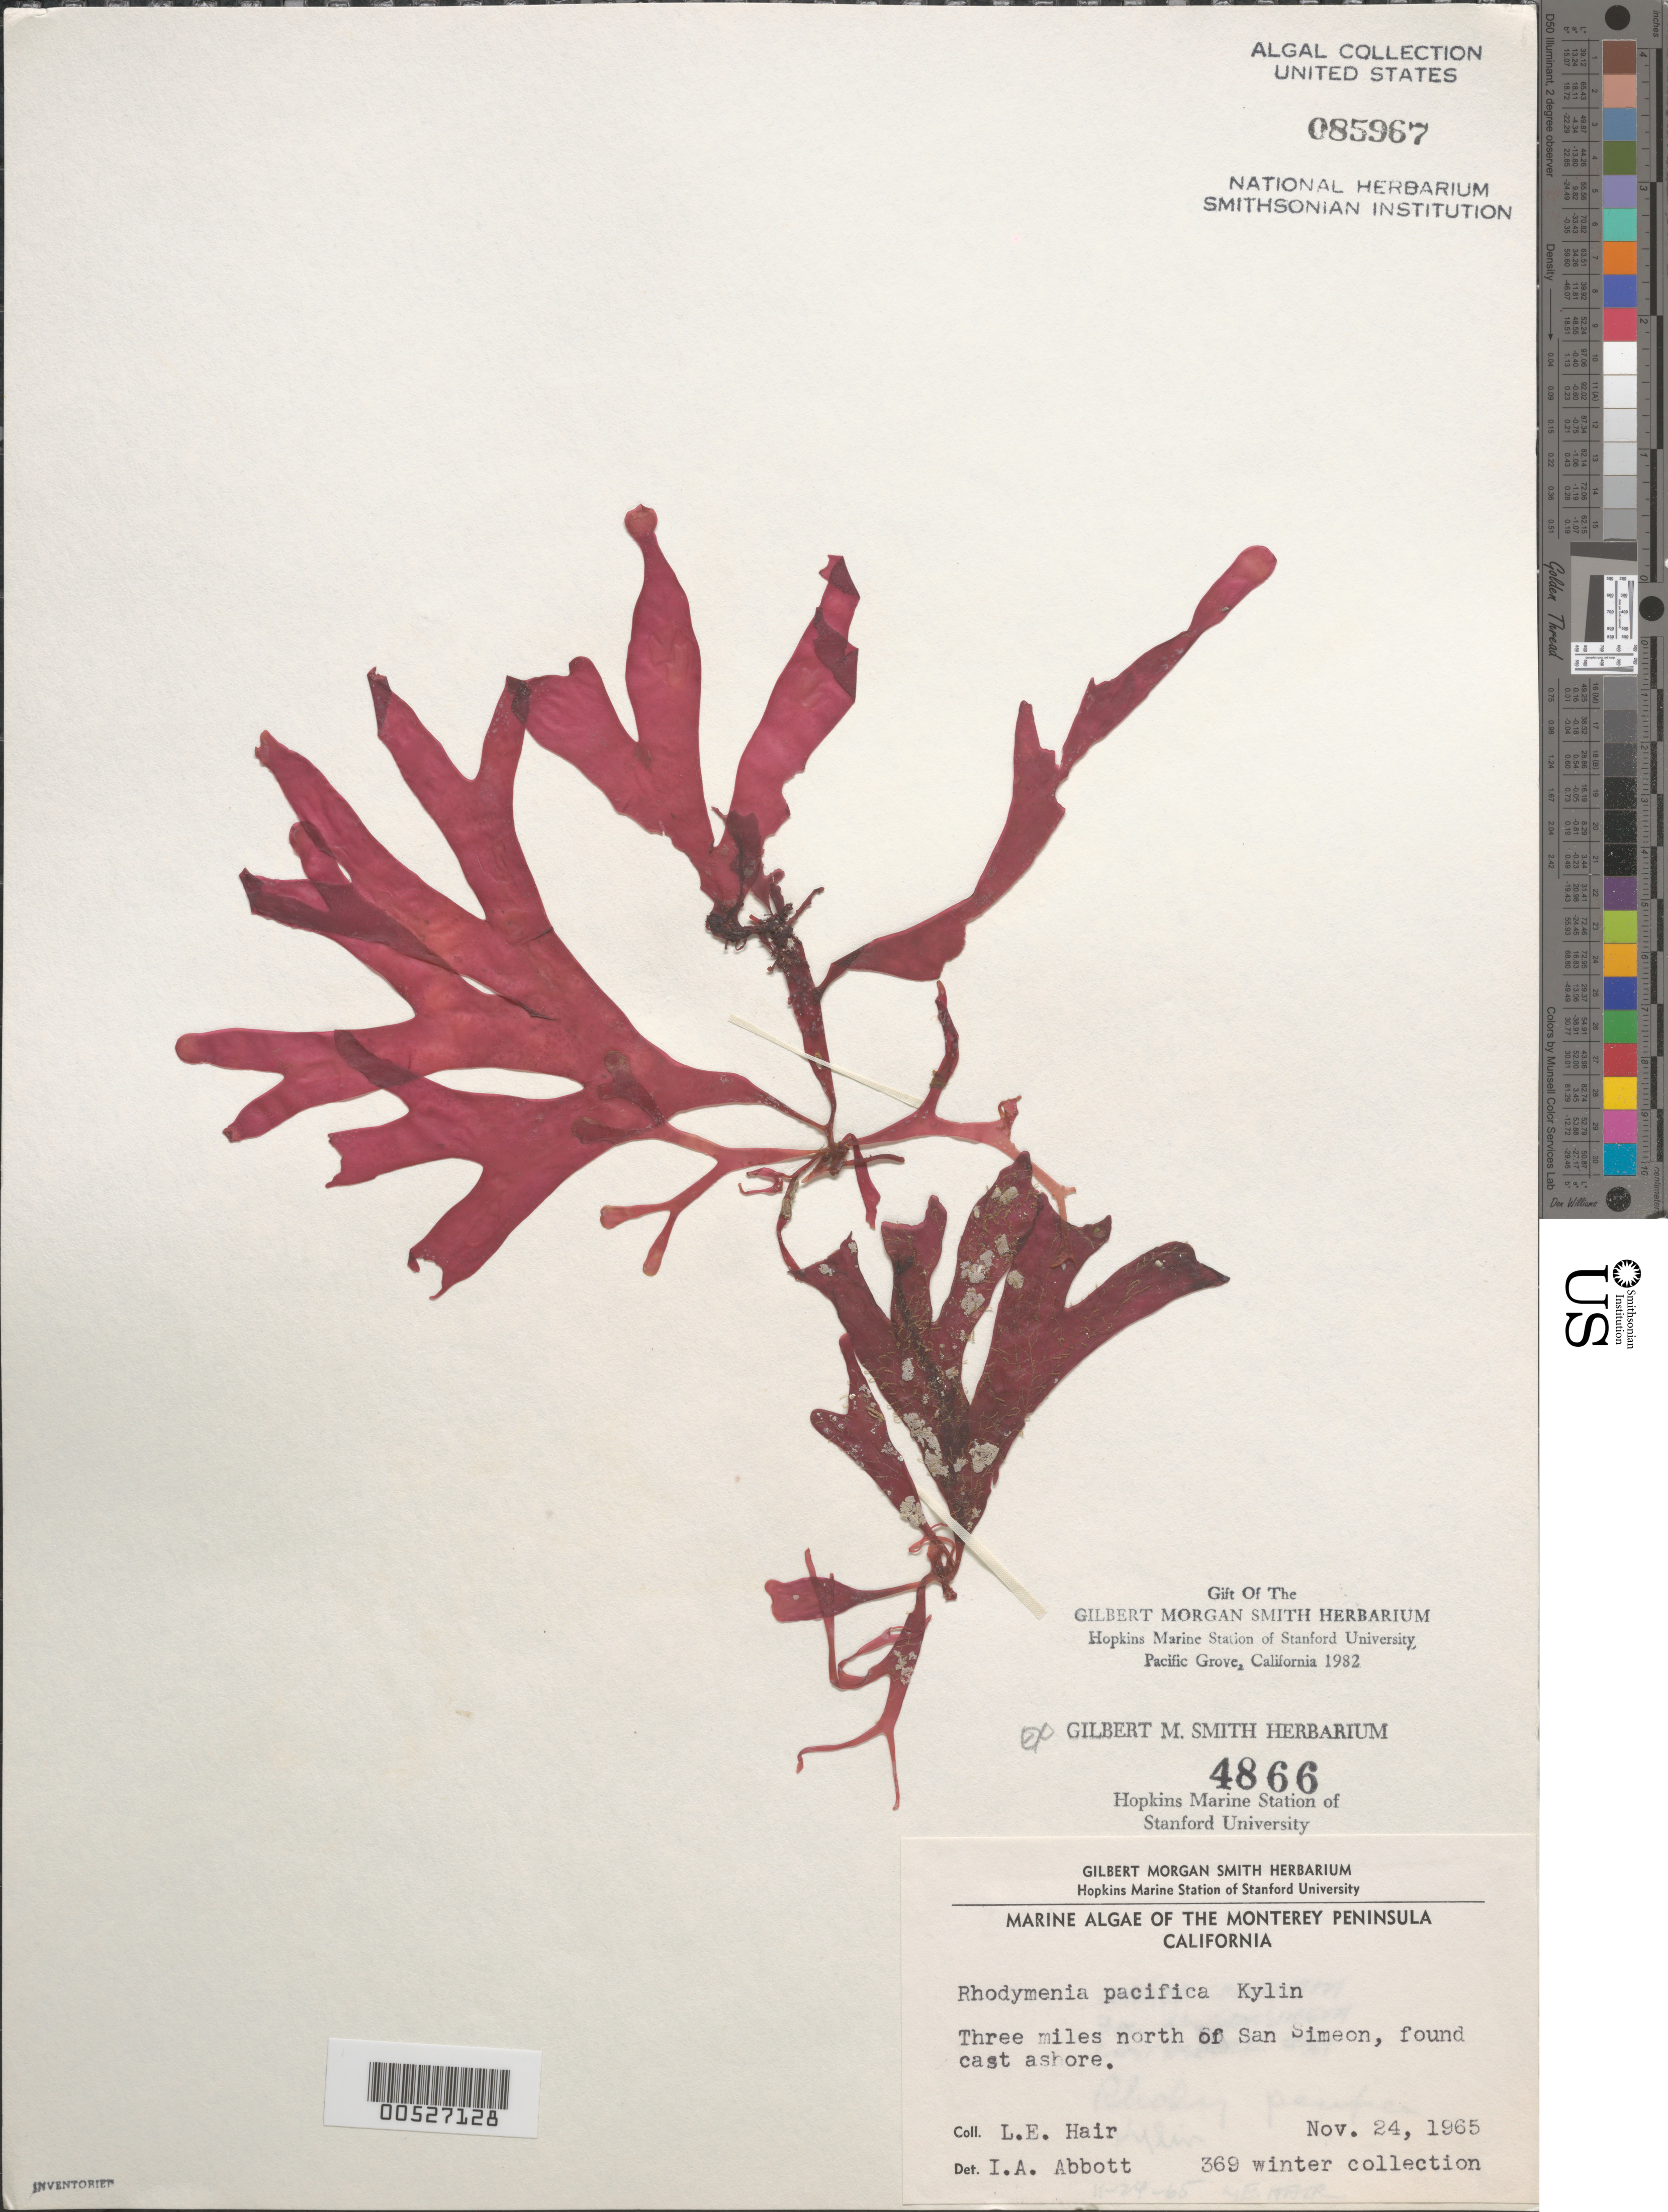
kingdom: Plantae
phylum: Rhodophyta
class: Florideophyceae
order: Rhodymeniales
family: Rhodymeniaceae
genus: Rhodymenia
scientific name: Rhodymenia pacifica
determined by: Abbott, Isabella A.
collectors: L. Hair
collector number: Leh 369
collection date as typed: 24 Nov 1965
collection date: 1965-11-24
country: United States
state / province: California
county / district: San Luis Obispo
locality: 3 miles north of San Simeon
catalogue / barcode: US 85967